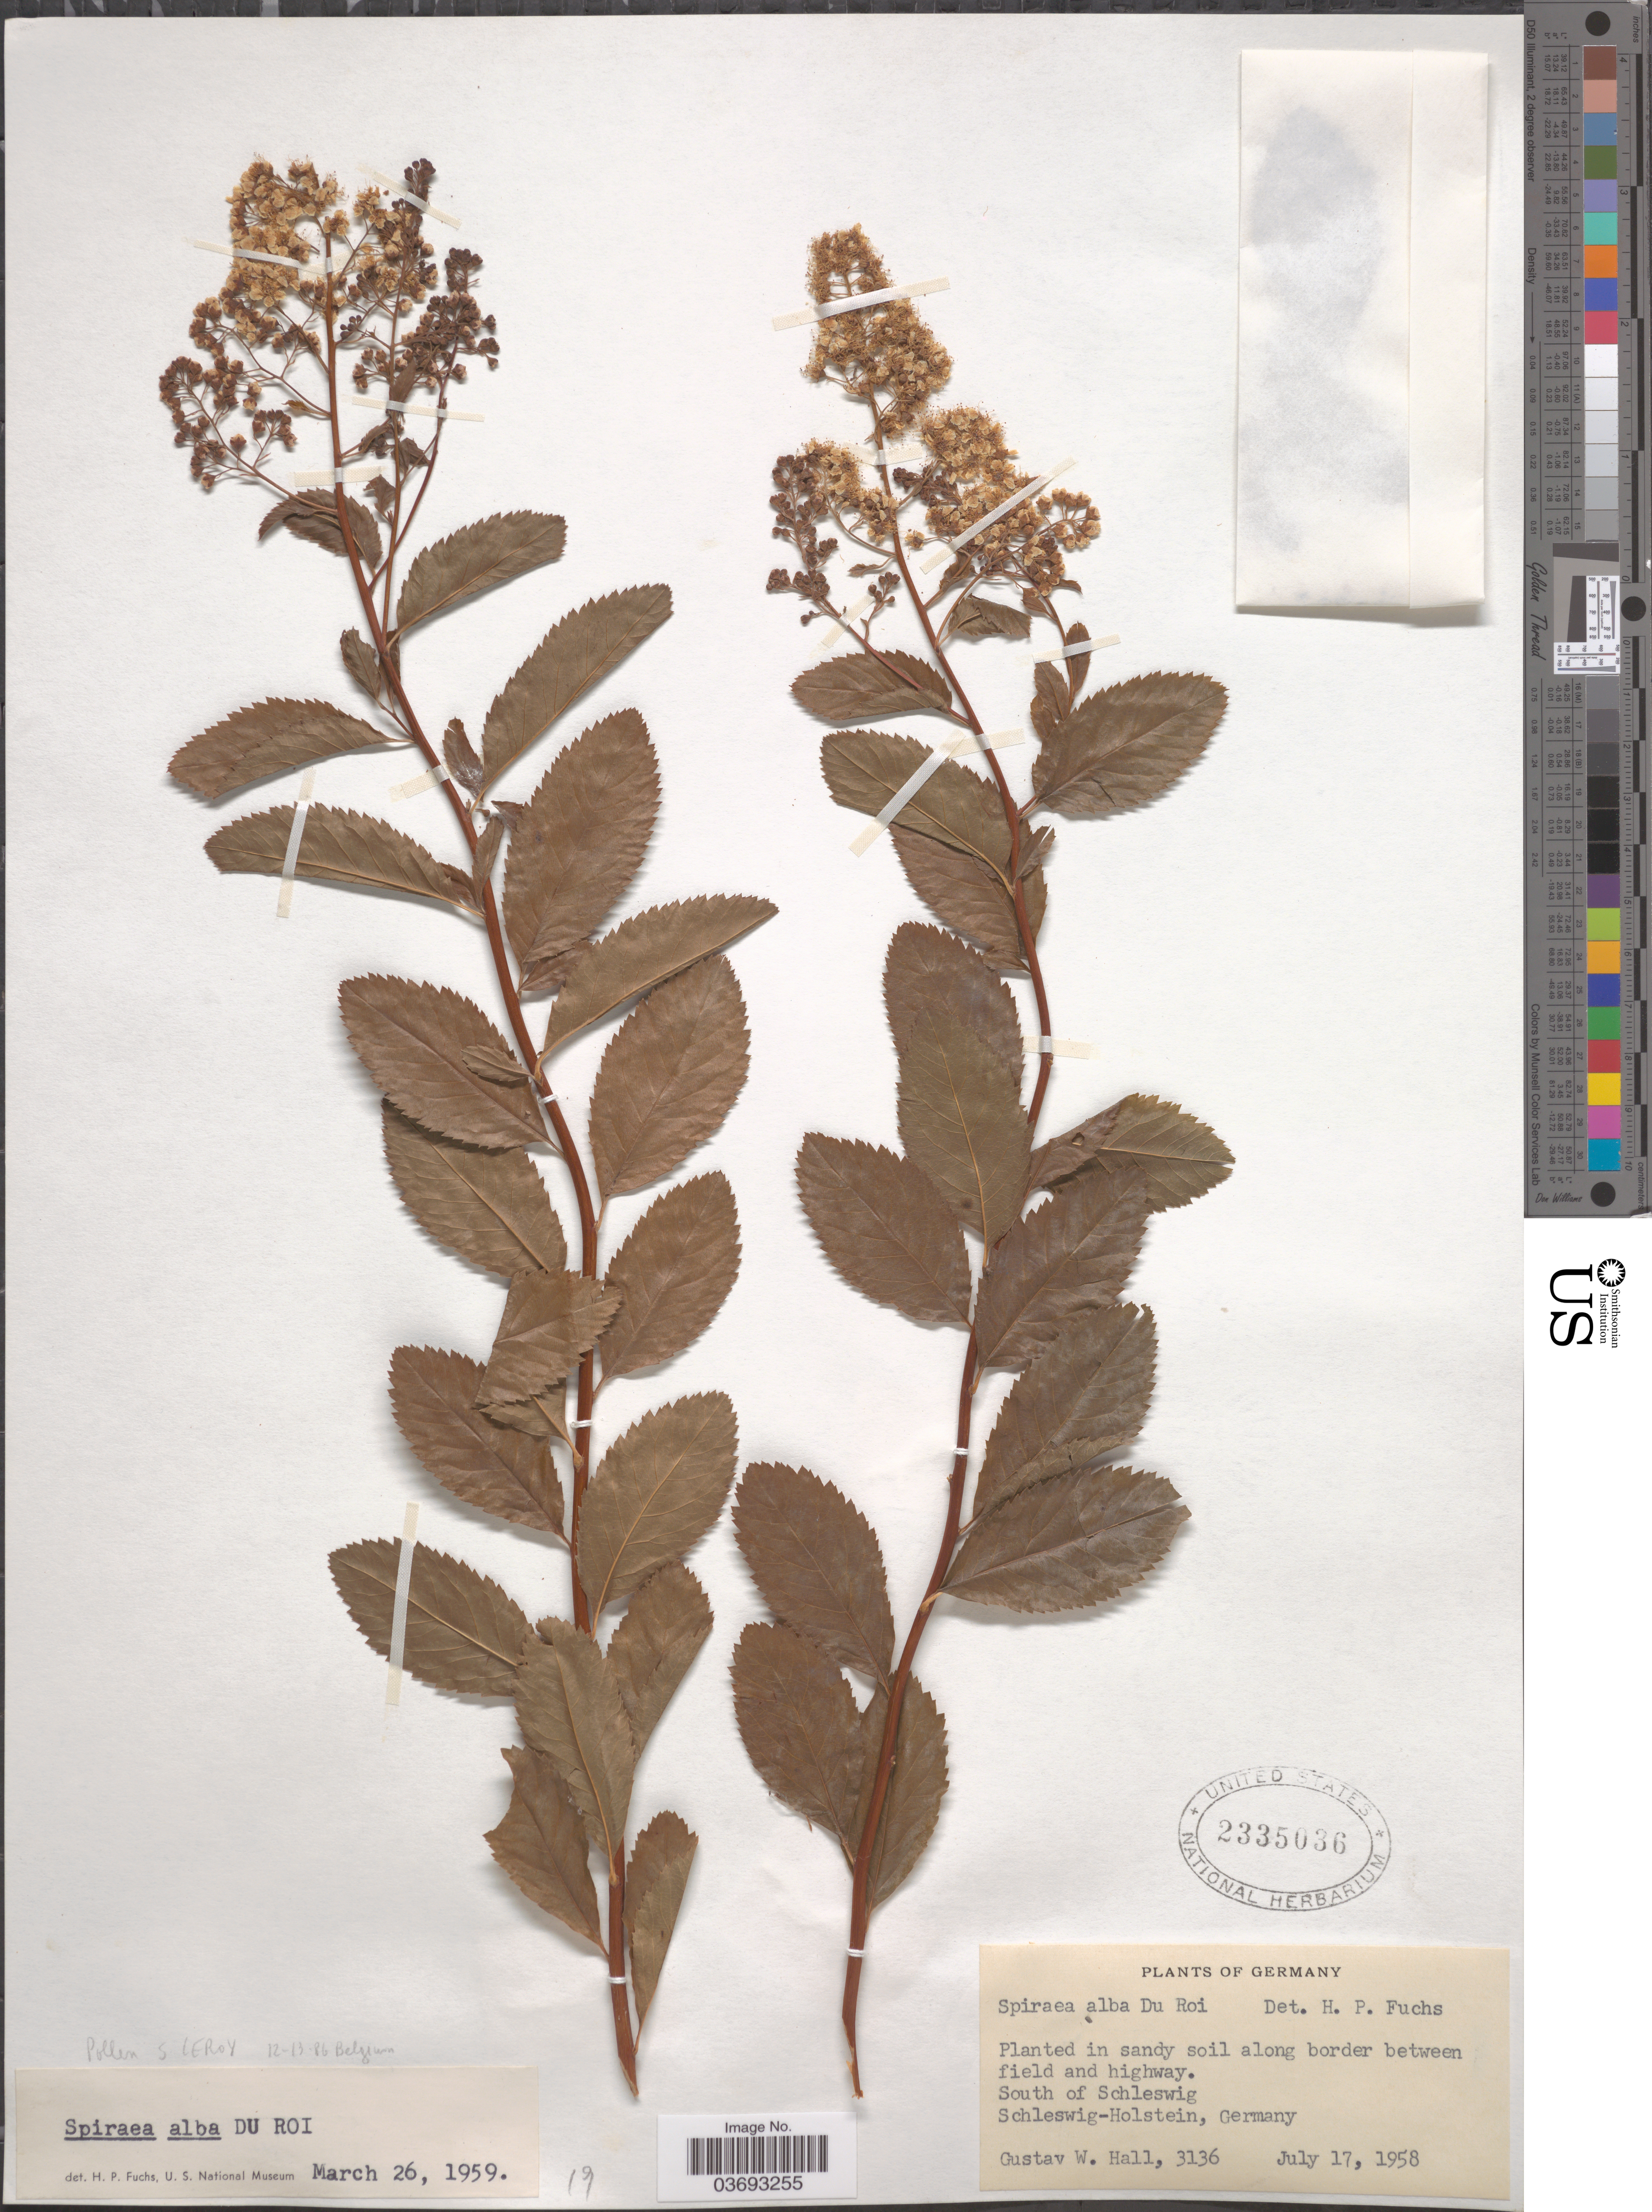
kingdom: Plantae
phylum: Tracheophyta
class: Magnoliopsida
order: Rosales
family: Rosaceae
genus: Spiraea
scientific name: Spiraea alba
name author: Du Roi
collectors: G. Hall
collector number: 3136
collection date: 1958-07-17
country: Germany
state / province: Schleswig-Holstein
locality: Along border between field and highway. South of Schleswig.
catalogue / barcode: US 2335036